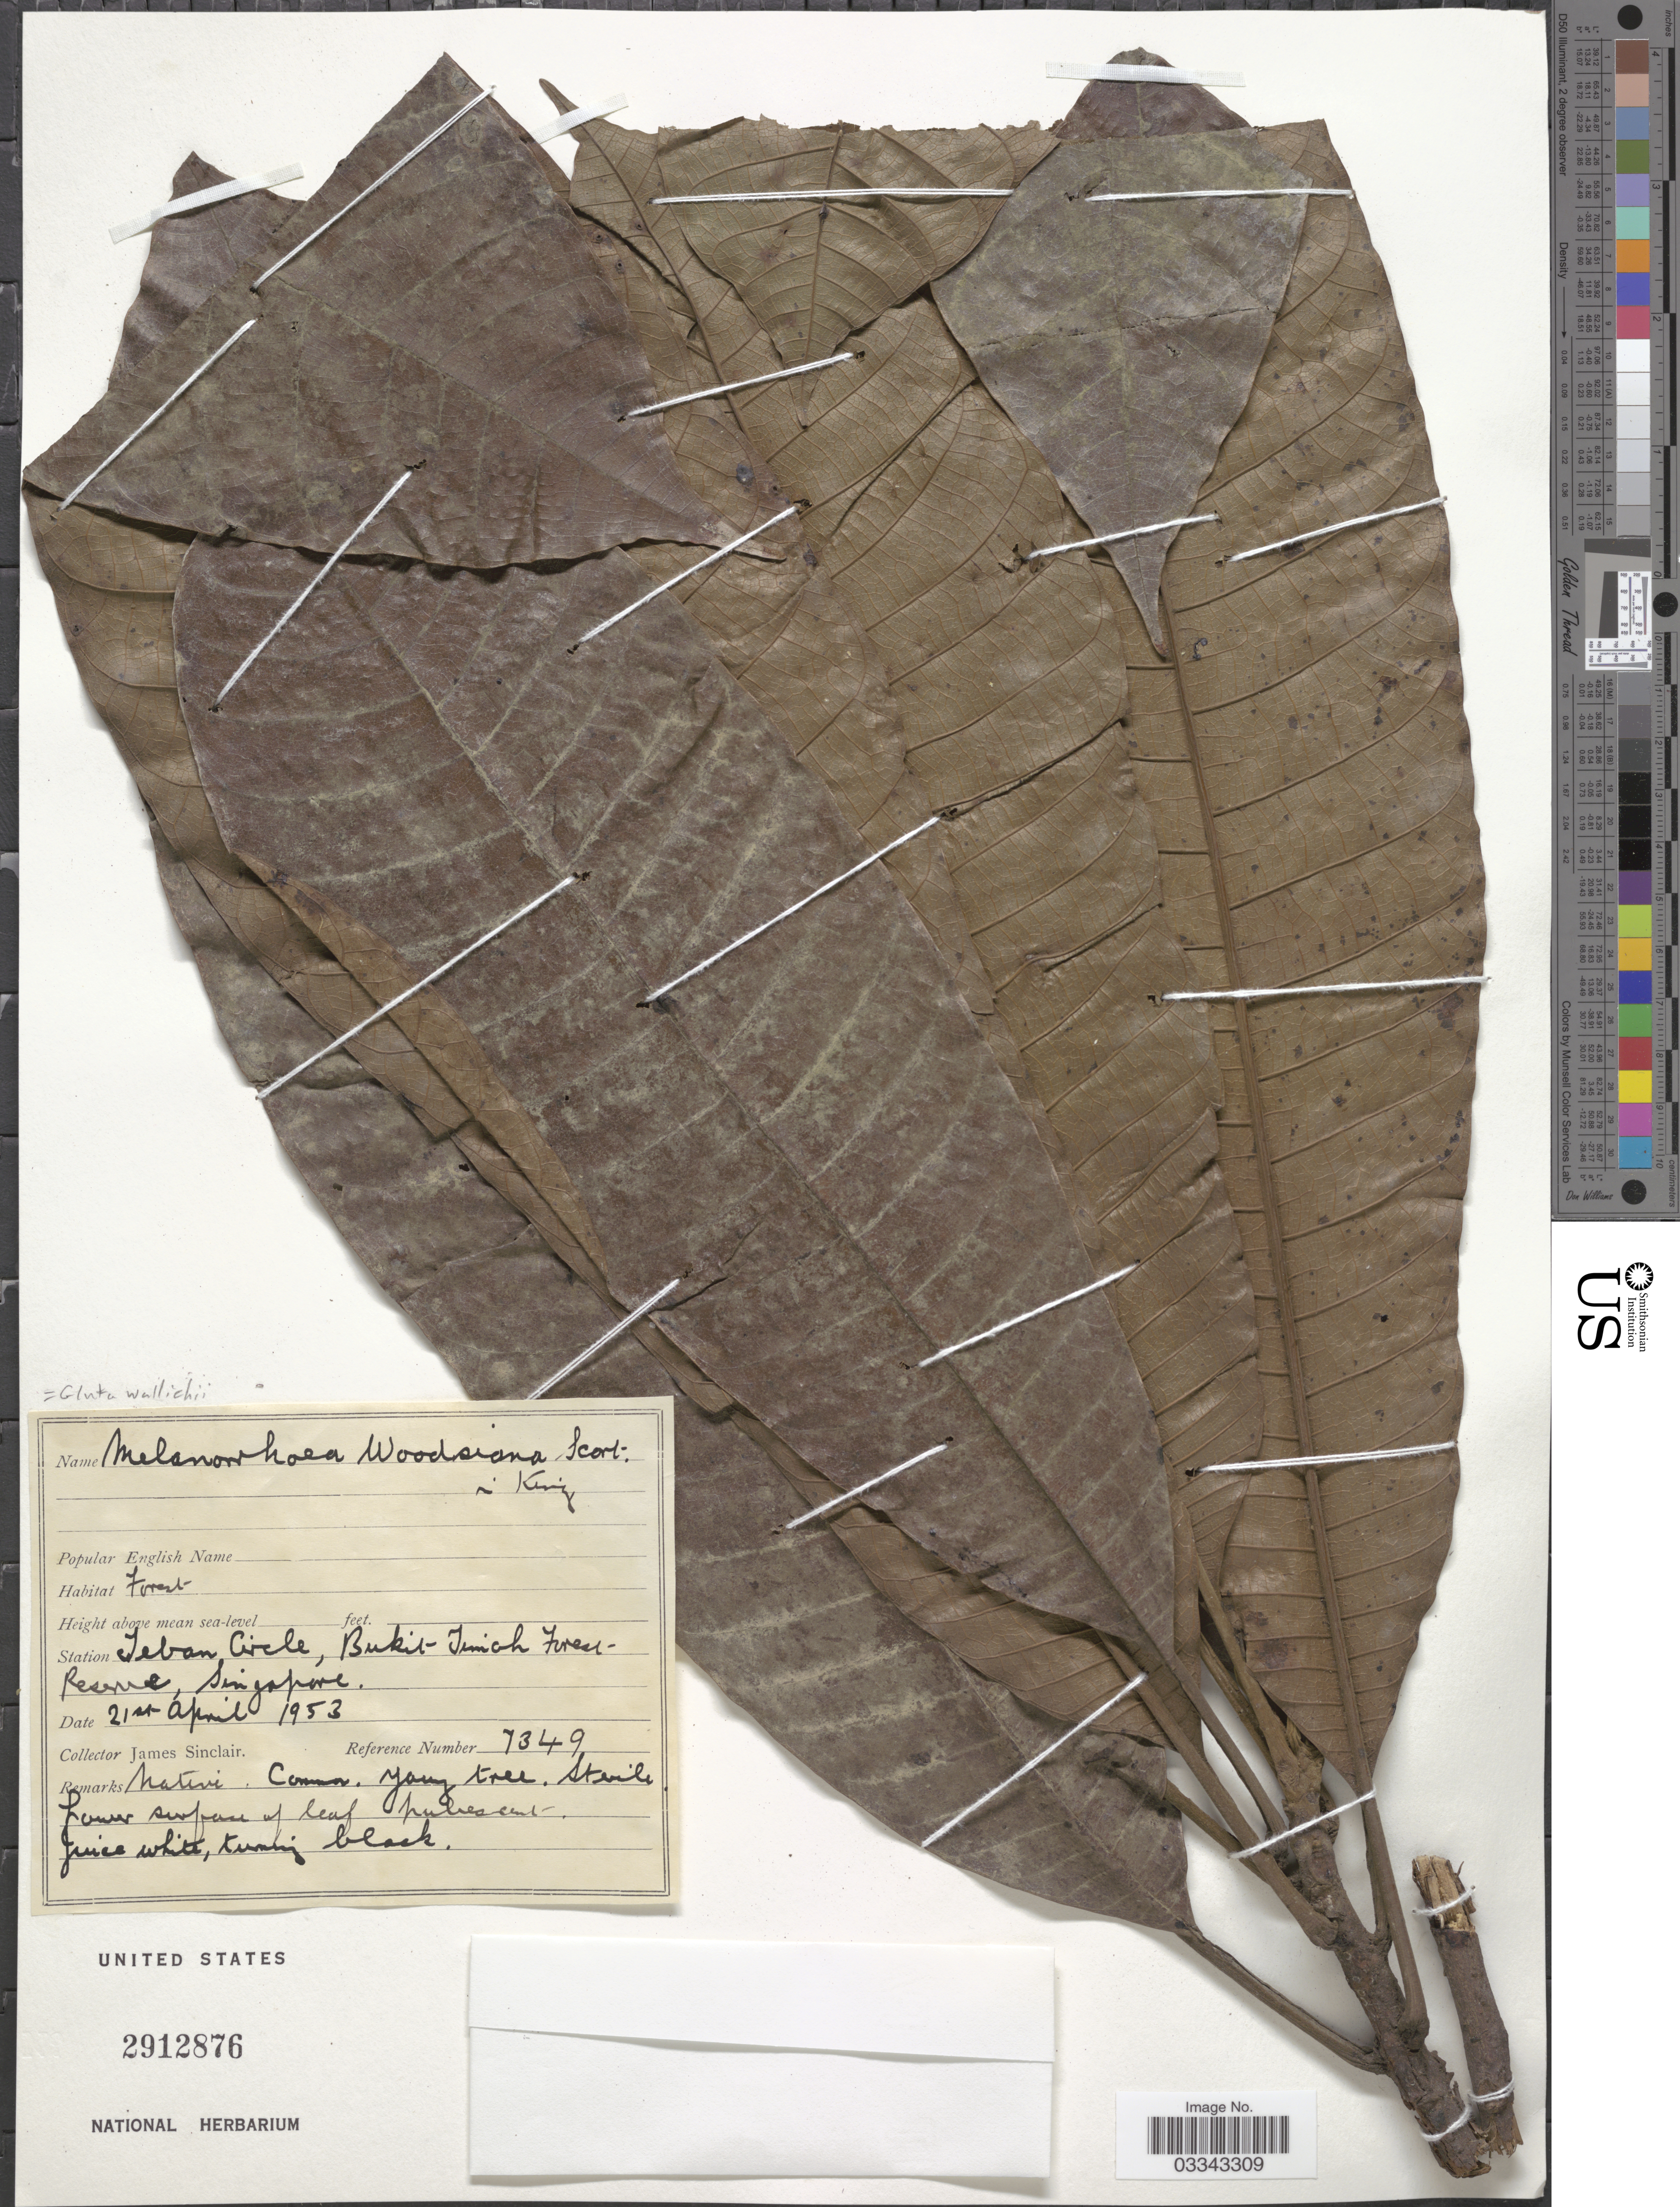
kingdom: Plantae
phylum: Tracheophyta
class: Magnoliopsida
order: Sapindales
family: Anacardiaceae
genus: Gluta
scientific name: Gluta wallichii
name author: (Hook. f.) Ding Hou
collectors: J. Sinclair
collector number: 7349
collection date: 1953-04-21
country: Singapore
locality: Station Teban Circle, Bukit Timah Forest Reserve.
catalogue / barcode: US 2912876